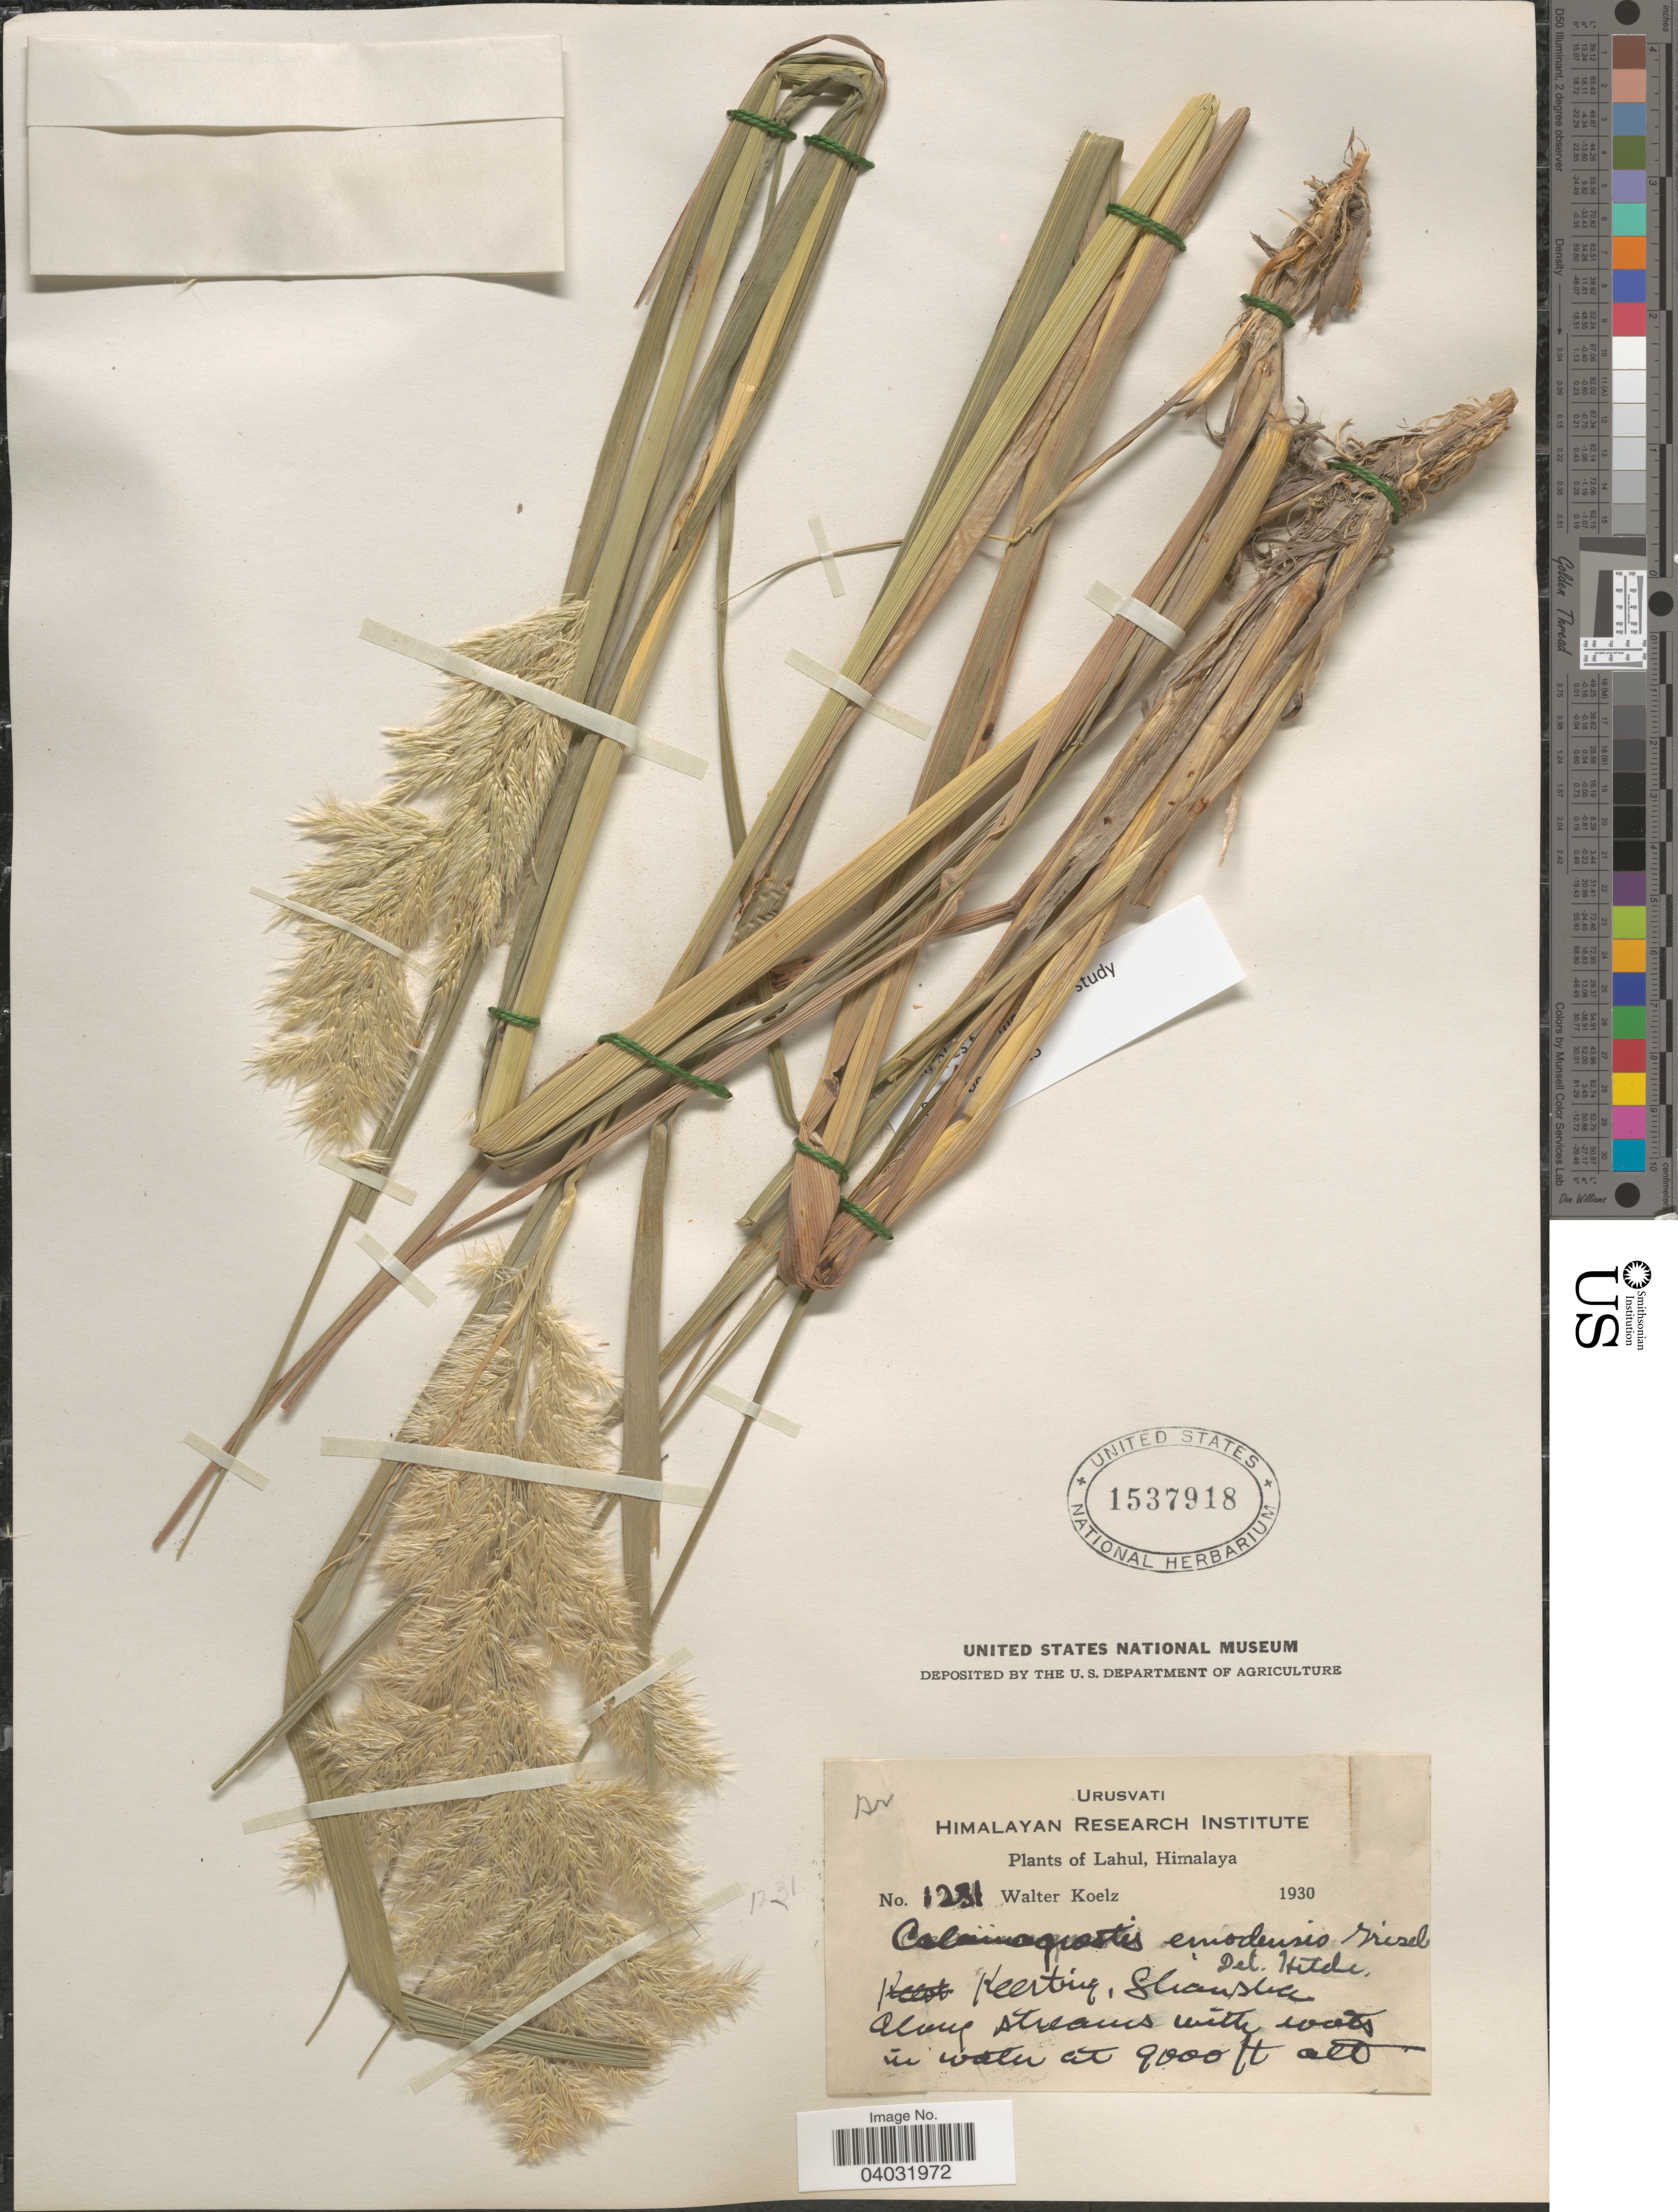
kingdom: Plantae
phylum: Tracheophyta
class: Liliopsida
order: Poales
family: Poaceae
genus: Calamagrostis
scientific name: Calamagrostis emodensis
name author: Griseb.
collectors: W. N. Koelz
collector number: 1231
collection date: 1930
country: India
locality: Lahul, Himalaya. Keerting, Shansha.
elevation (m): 2743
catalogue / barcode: US 1537918